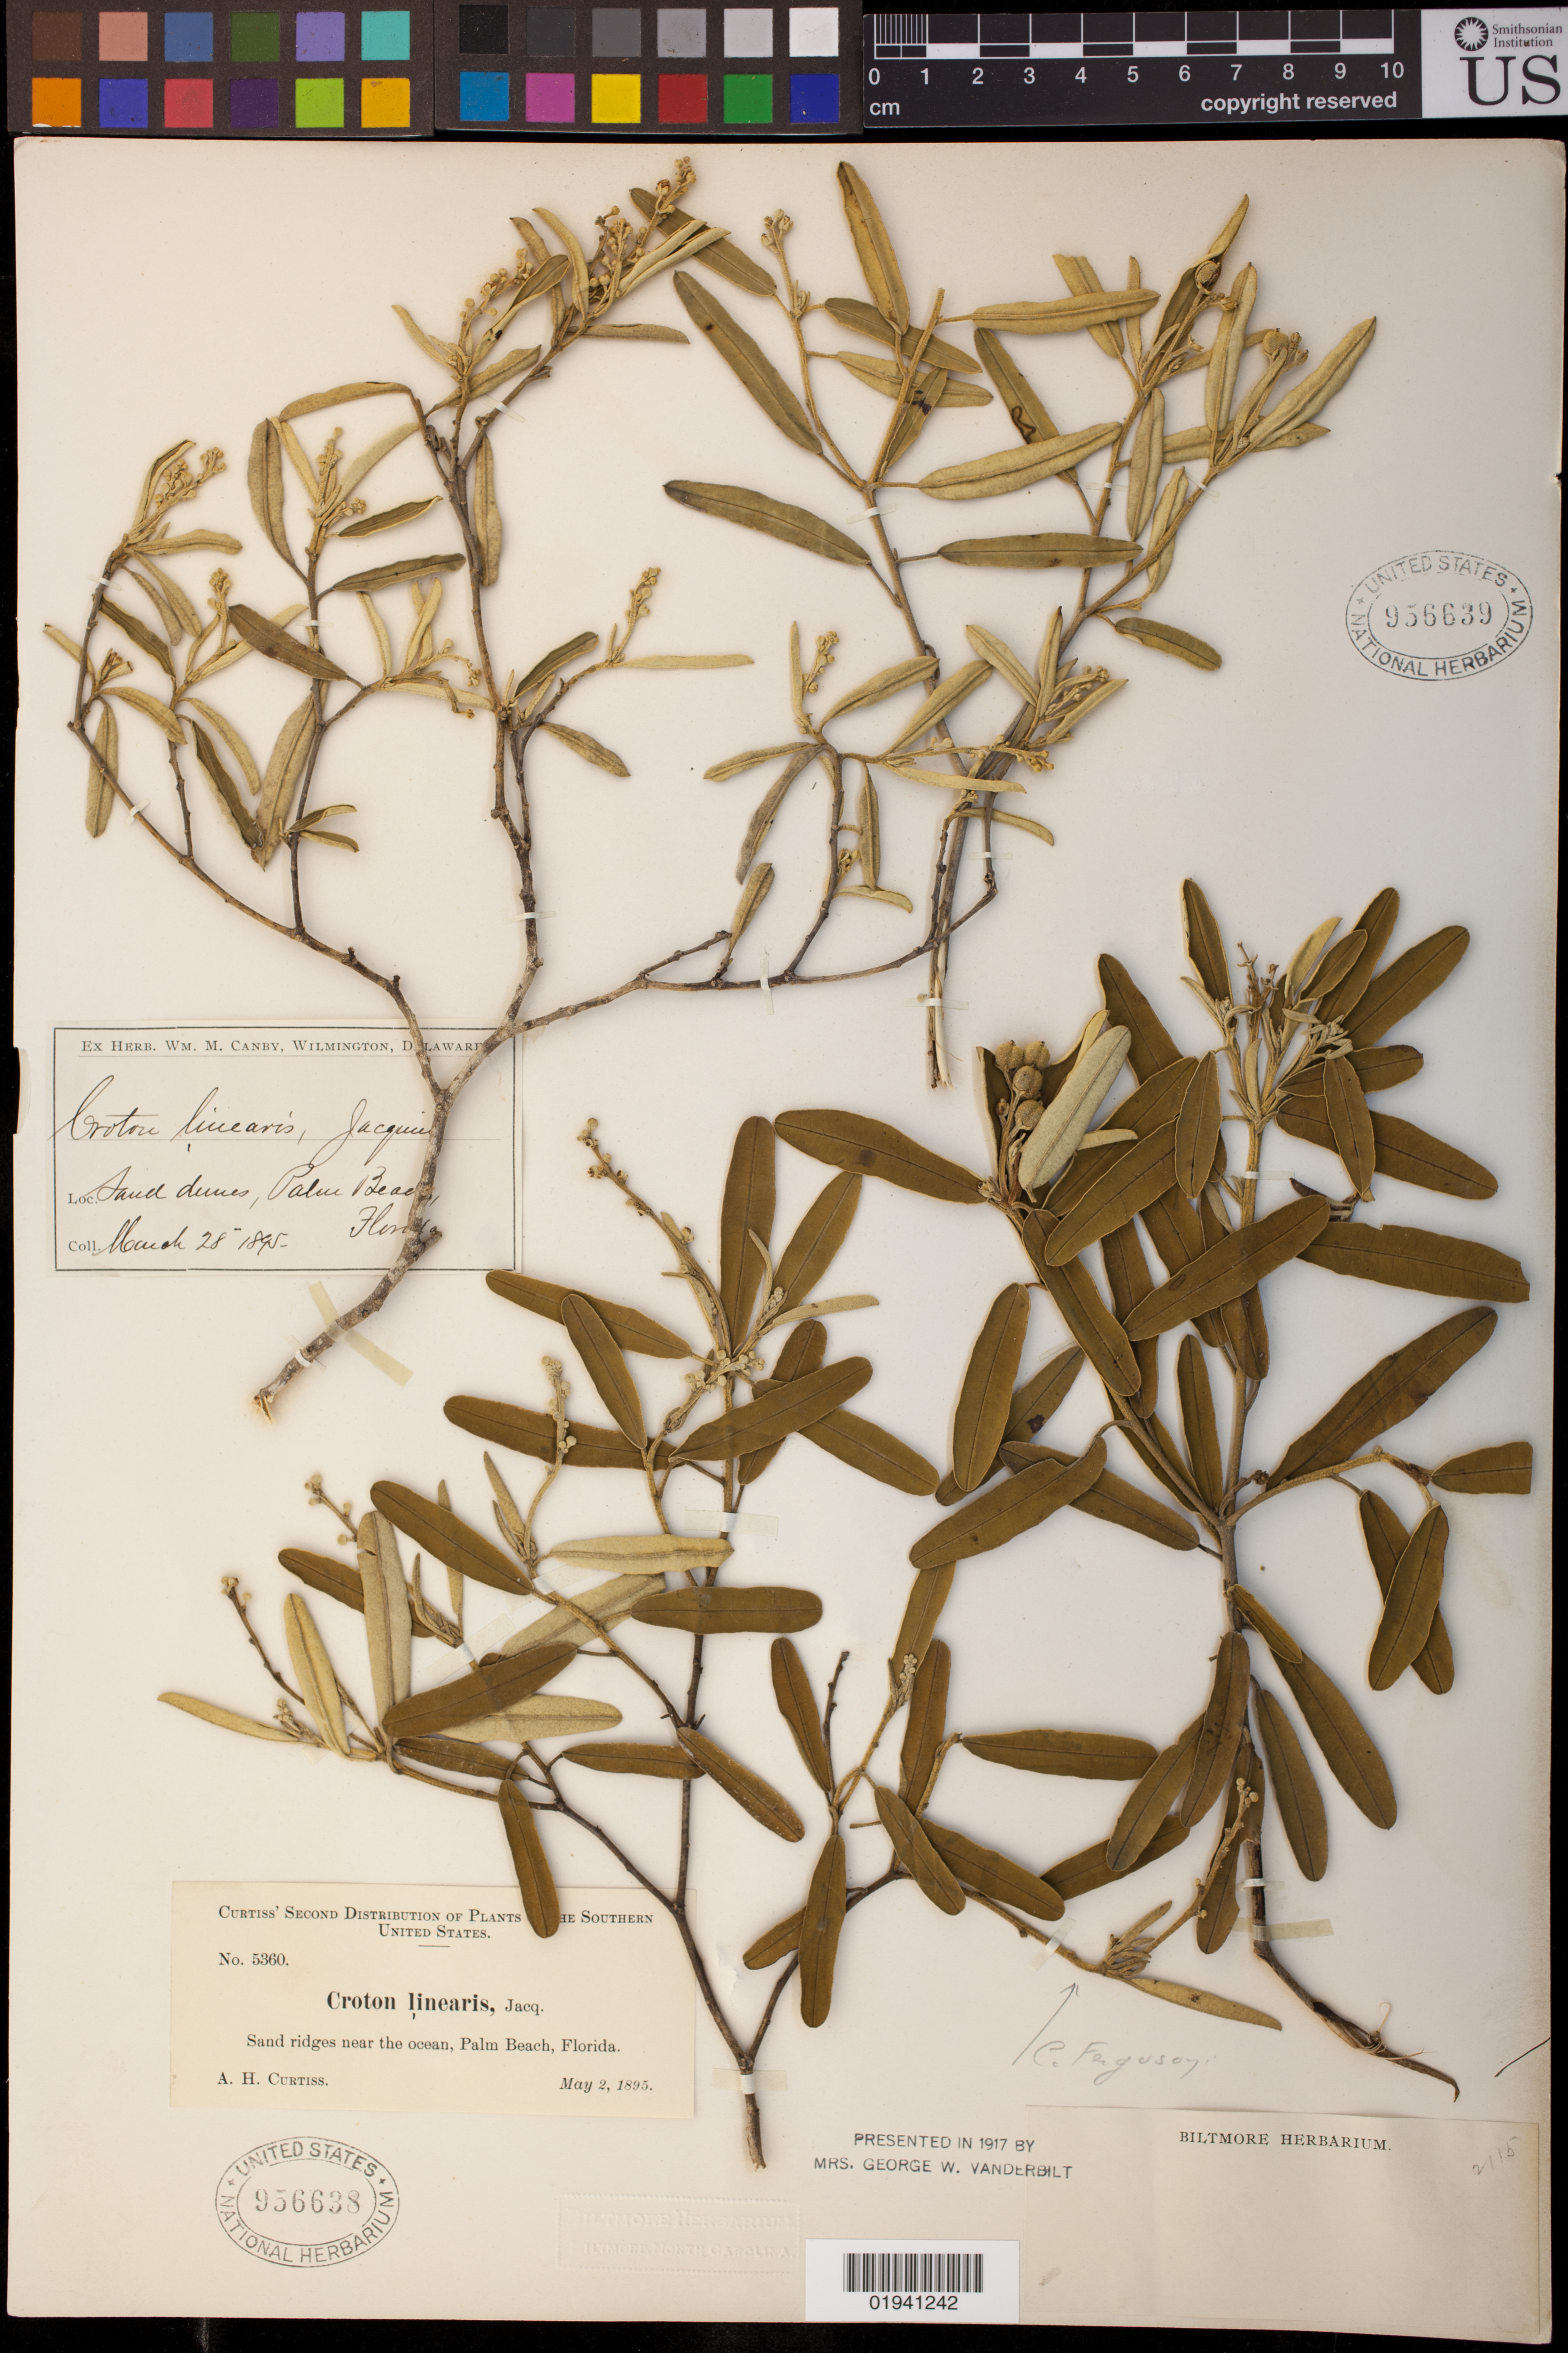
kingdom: Plantae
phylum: Tracheophyta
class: Magnoliopsida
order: Malpighiales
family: Euphorbiaceae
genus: Croton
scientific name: Croton linearis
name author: Jacq.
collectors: A. H. Curtiss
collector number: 5360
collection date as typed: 02 May 1895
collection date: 1895-05-02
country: United States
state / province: Florida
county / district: Palm Beach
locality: Palm Beach.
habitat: Sand ridges near the ocean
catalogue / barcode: US 956638